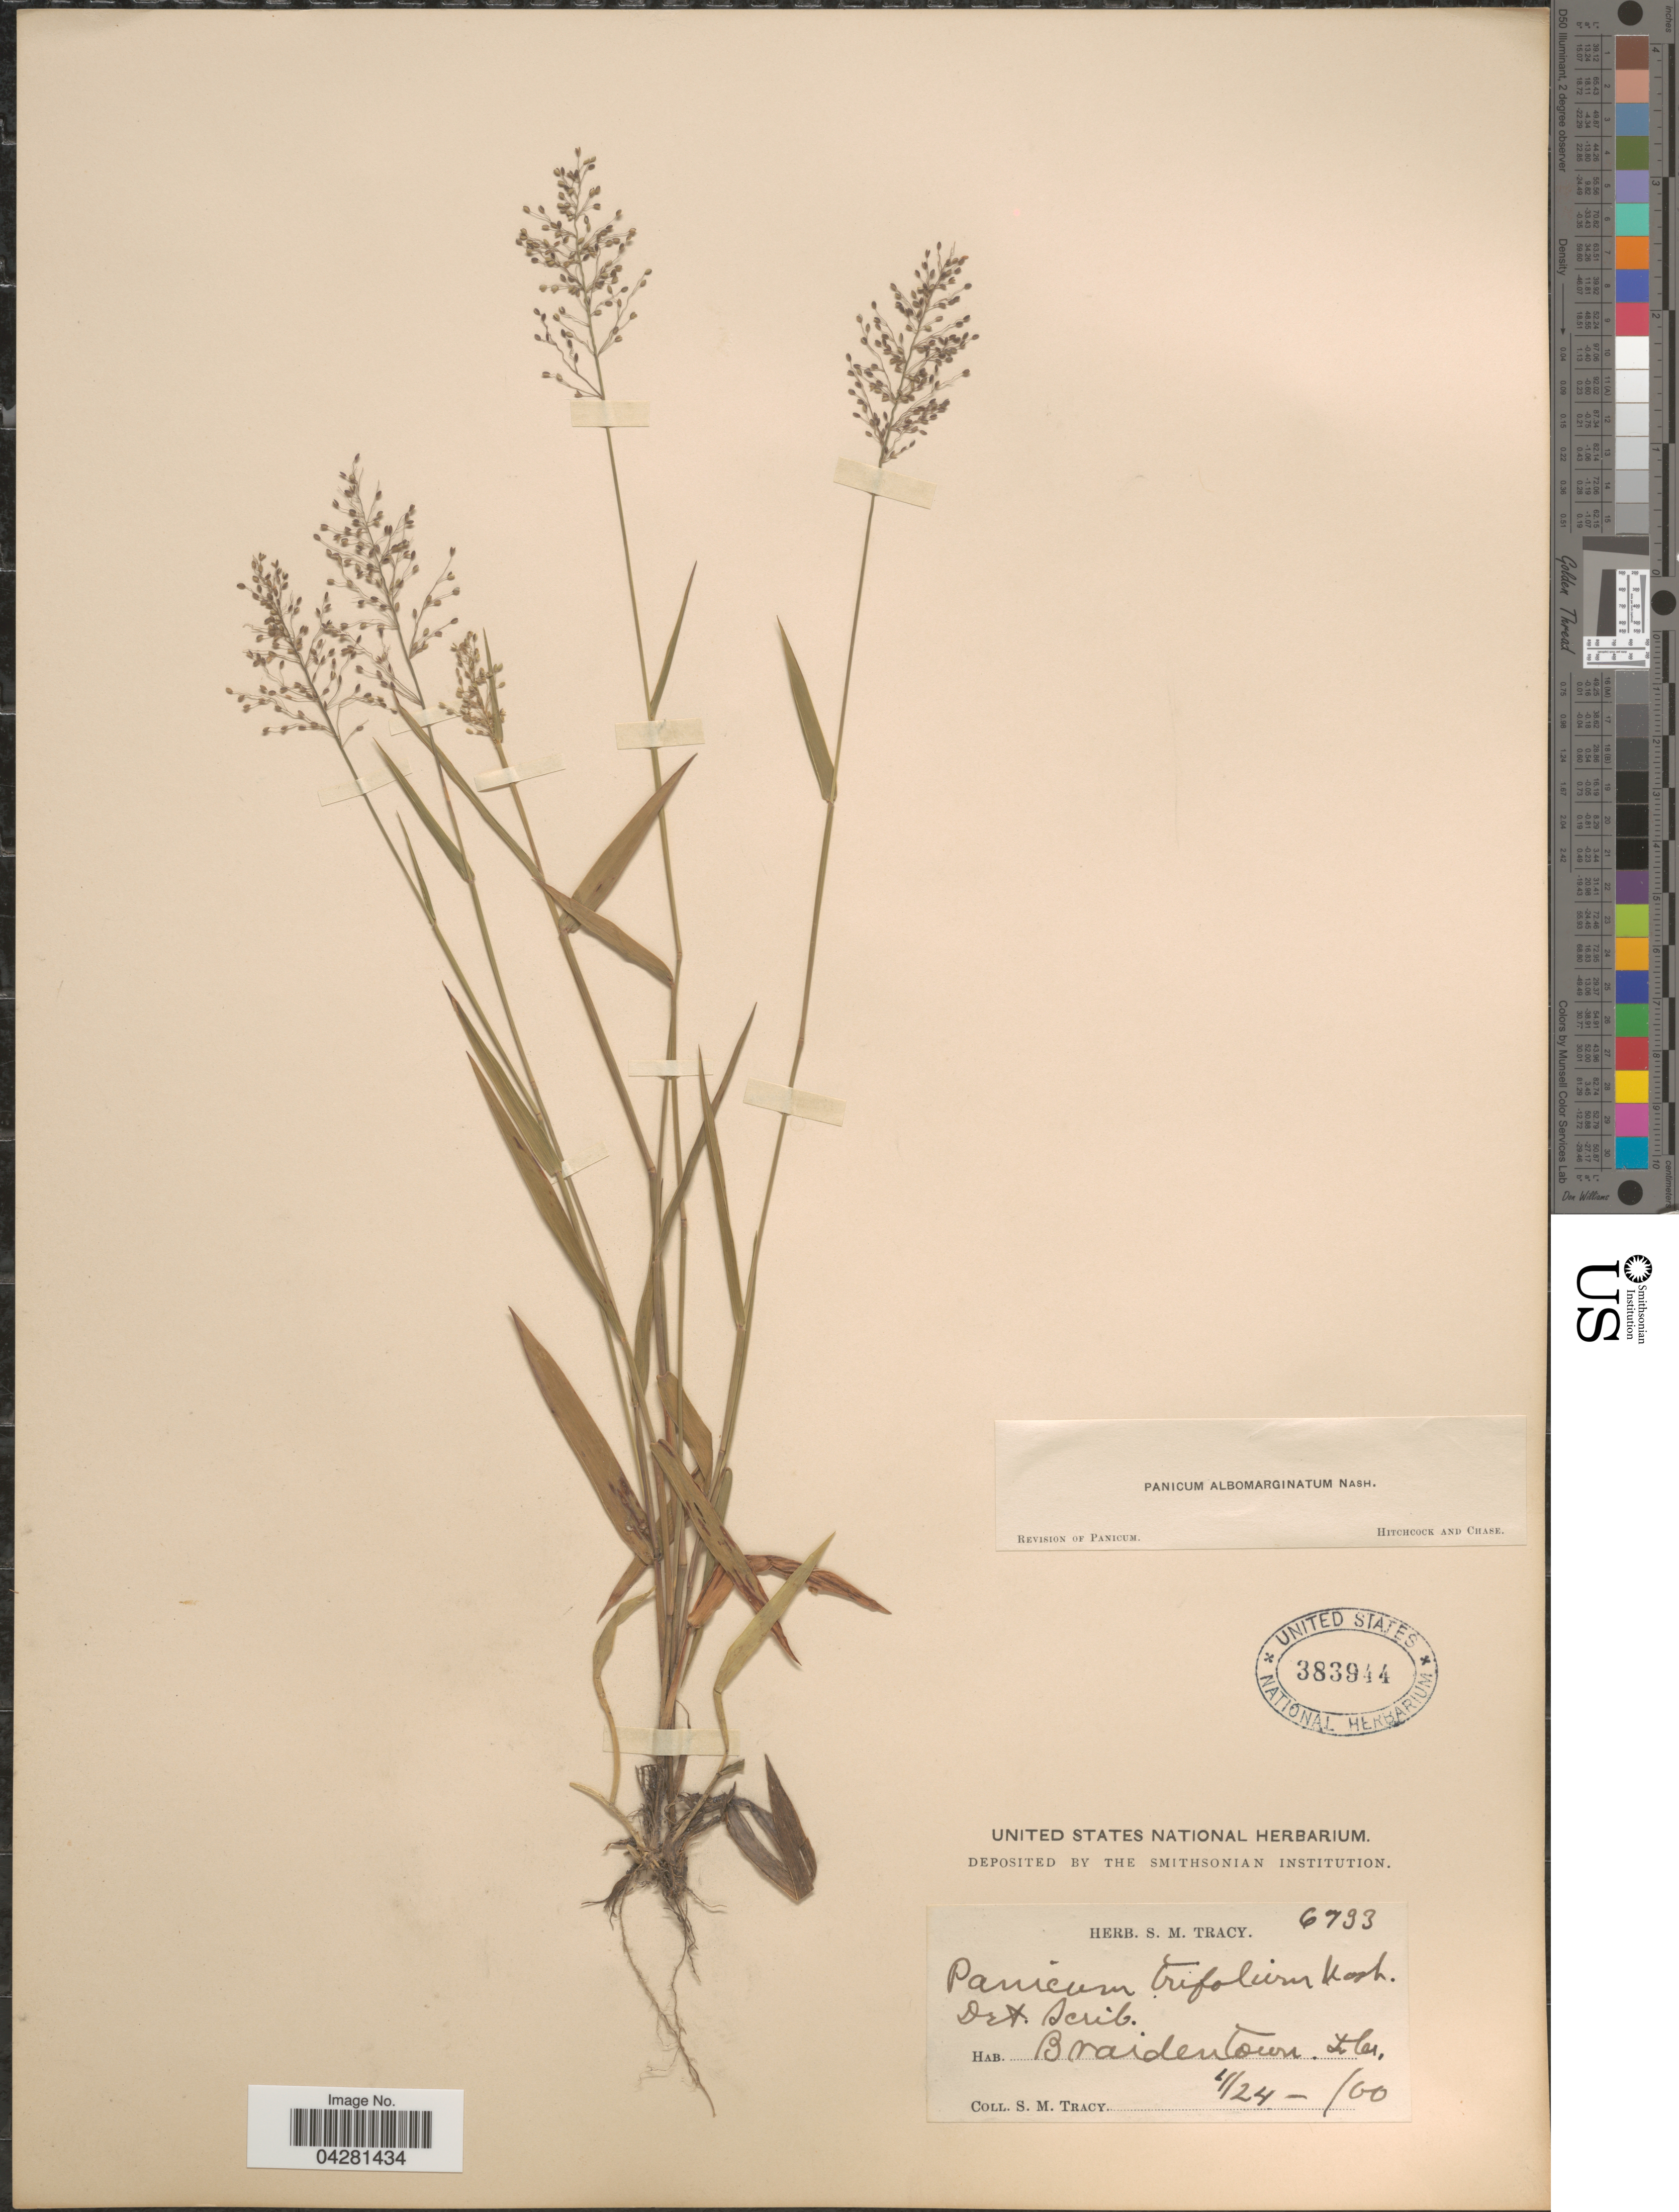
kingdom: Plantae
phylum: Tracheophyta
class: Liliopsida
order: Poales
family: Poaceae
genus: Dichanthelium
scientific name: Dichanthelium dichotomum var. unciphyllum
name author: (Trin.) Davidse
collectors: S. M. Tracy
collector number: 6793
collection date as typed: Transcribed d/m/y: 24/4/0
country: United States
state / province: Florida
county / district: Manatee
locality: Braidentown (present day: Bradenton)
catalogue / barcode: US 383944